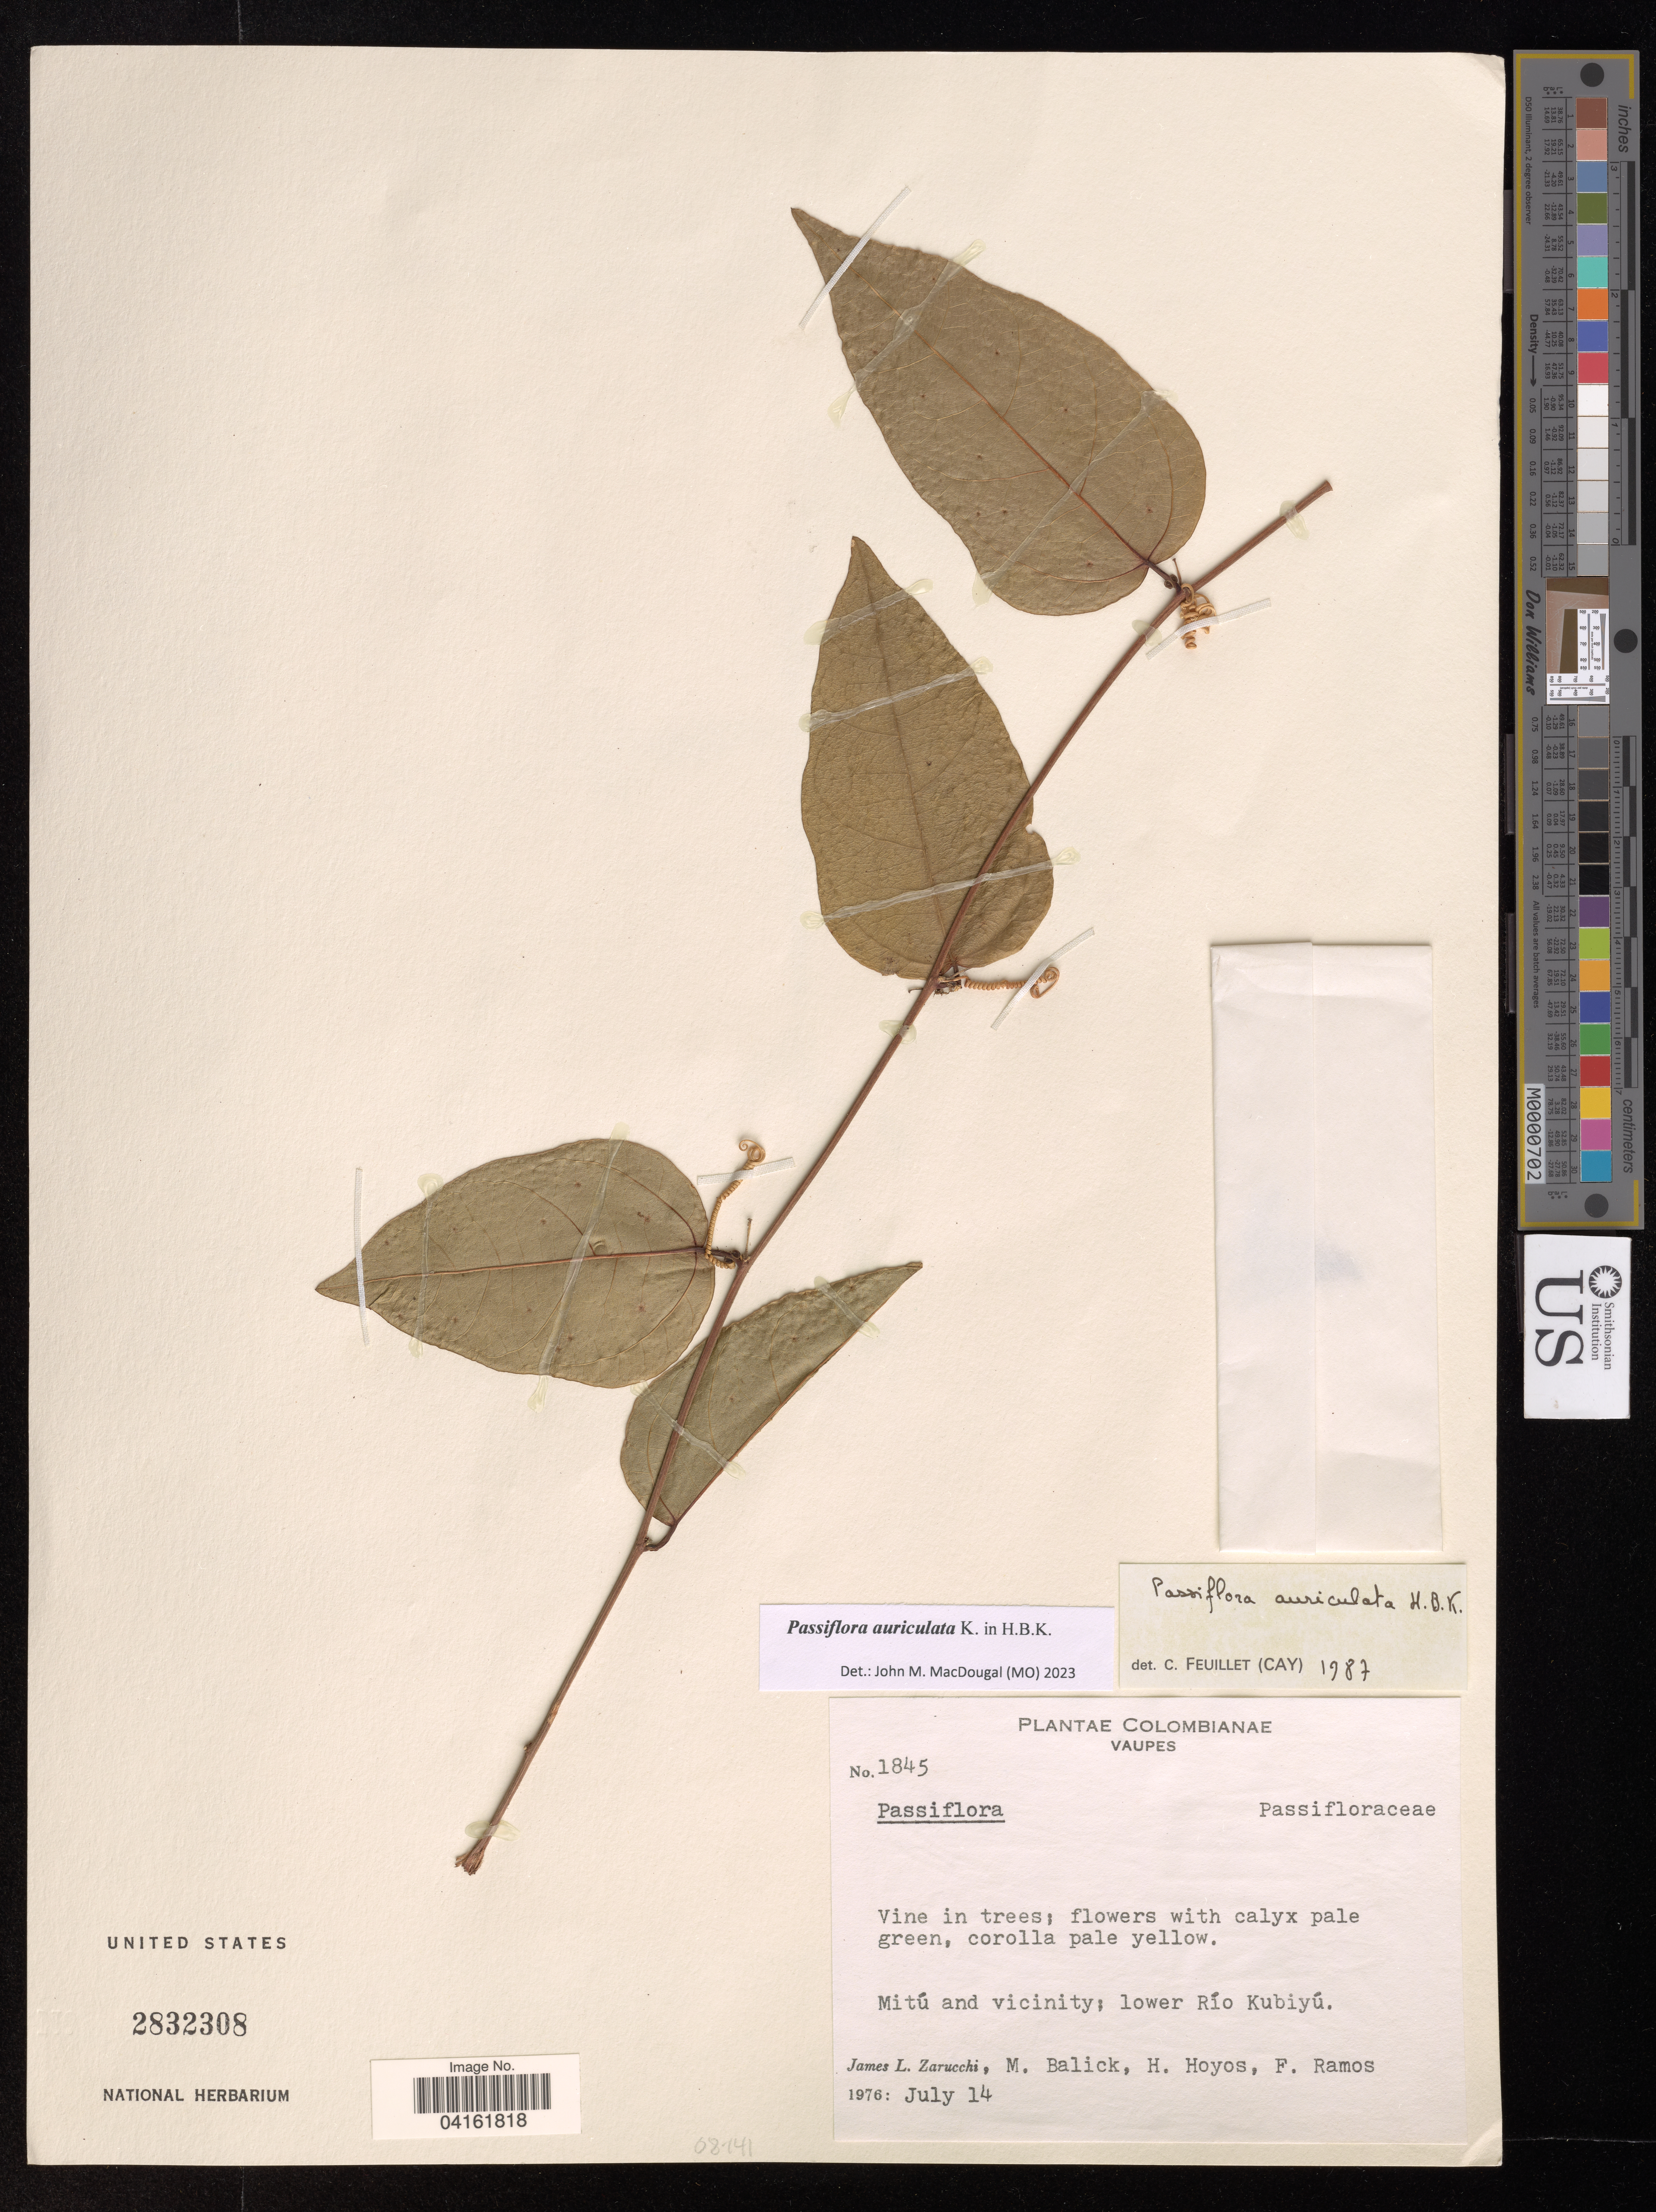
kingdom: Plantae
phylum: Tracheophyta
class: Magnoliopsida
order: Malpighiales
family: Passifloraceae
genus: Passiflora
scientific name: Passiflora auriculata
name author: Kunth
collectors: J. L. Zarucchi, M. Balick, H. Hoyos & F. Ramos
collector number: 1845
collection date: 1976-07-14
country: Colombia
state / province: Vaupés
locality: Mitú and vicinity; lower Río Kubiyú.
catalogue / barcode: US 2832308